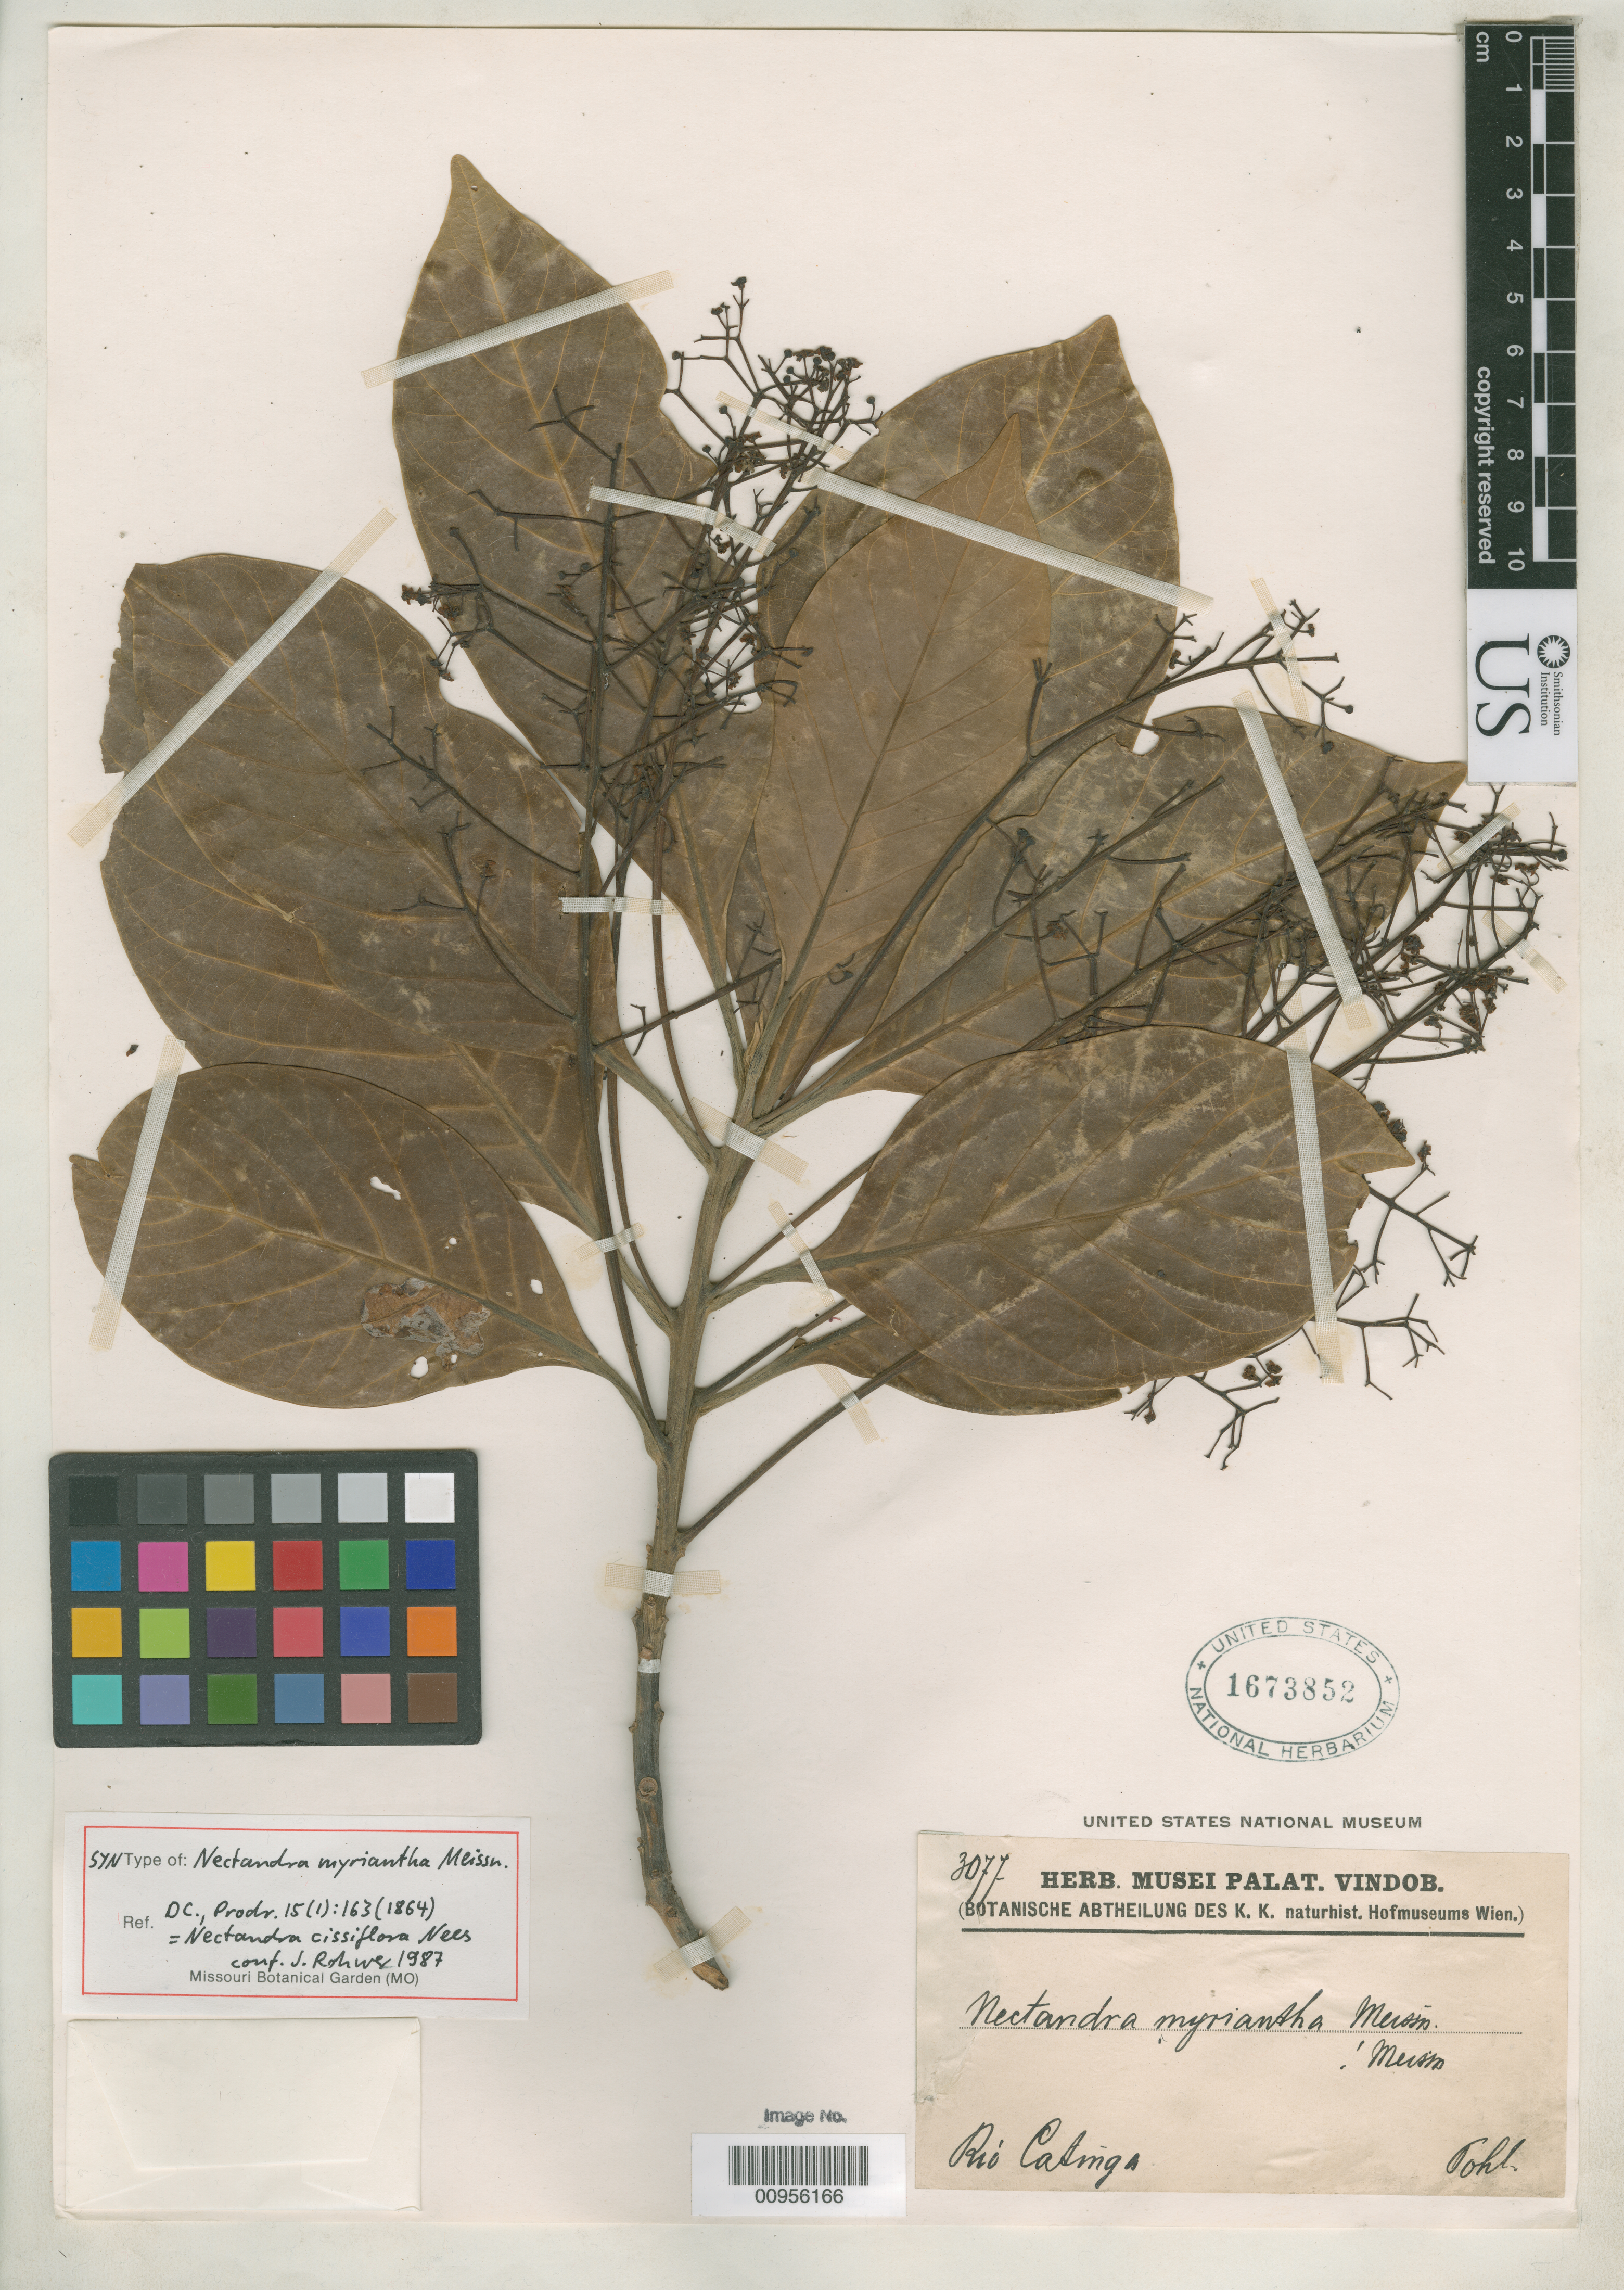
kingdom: Plantae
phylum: Tracheophyta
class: Magnoliopsida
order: Laurales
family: Lauraceae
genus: Nectandra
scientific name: Nectandra myriantha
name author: Meisn. in DC.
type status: Syntype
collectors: J. B. E. Pohl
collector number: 3077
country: Brazil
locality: Rio Catinga.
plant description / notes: Lectotype collection is Riedel 2440 as designated by J.G. Rohwer, Fl. Neotrop. Monogr. 60: 142 (1993).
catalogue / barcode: US 1673852